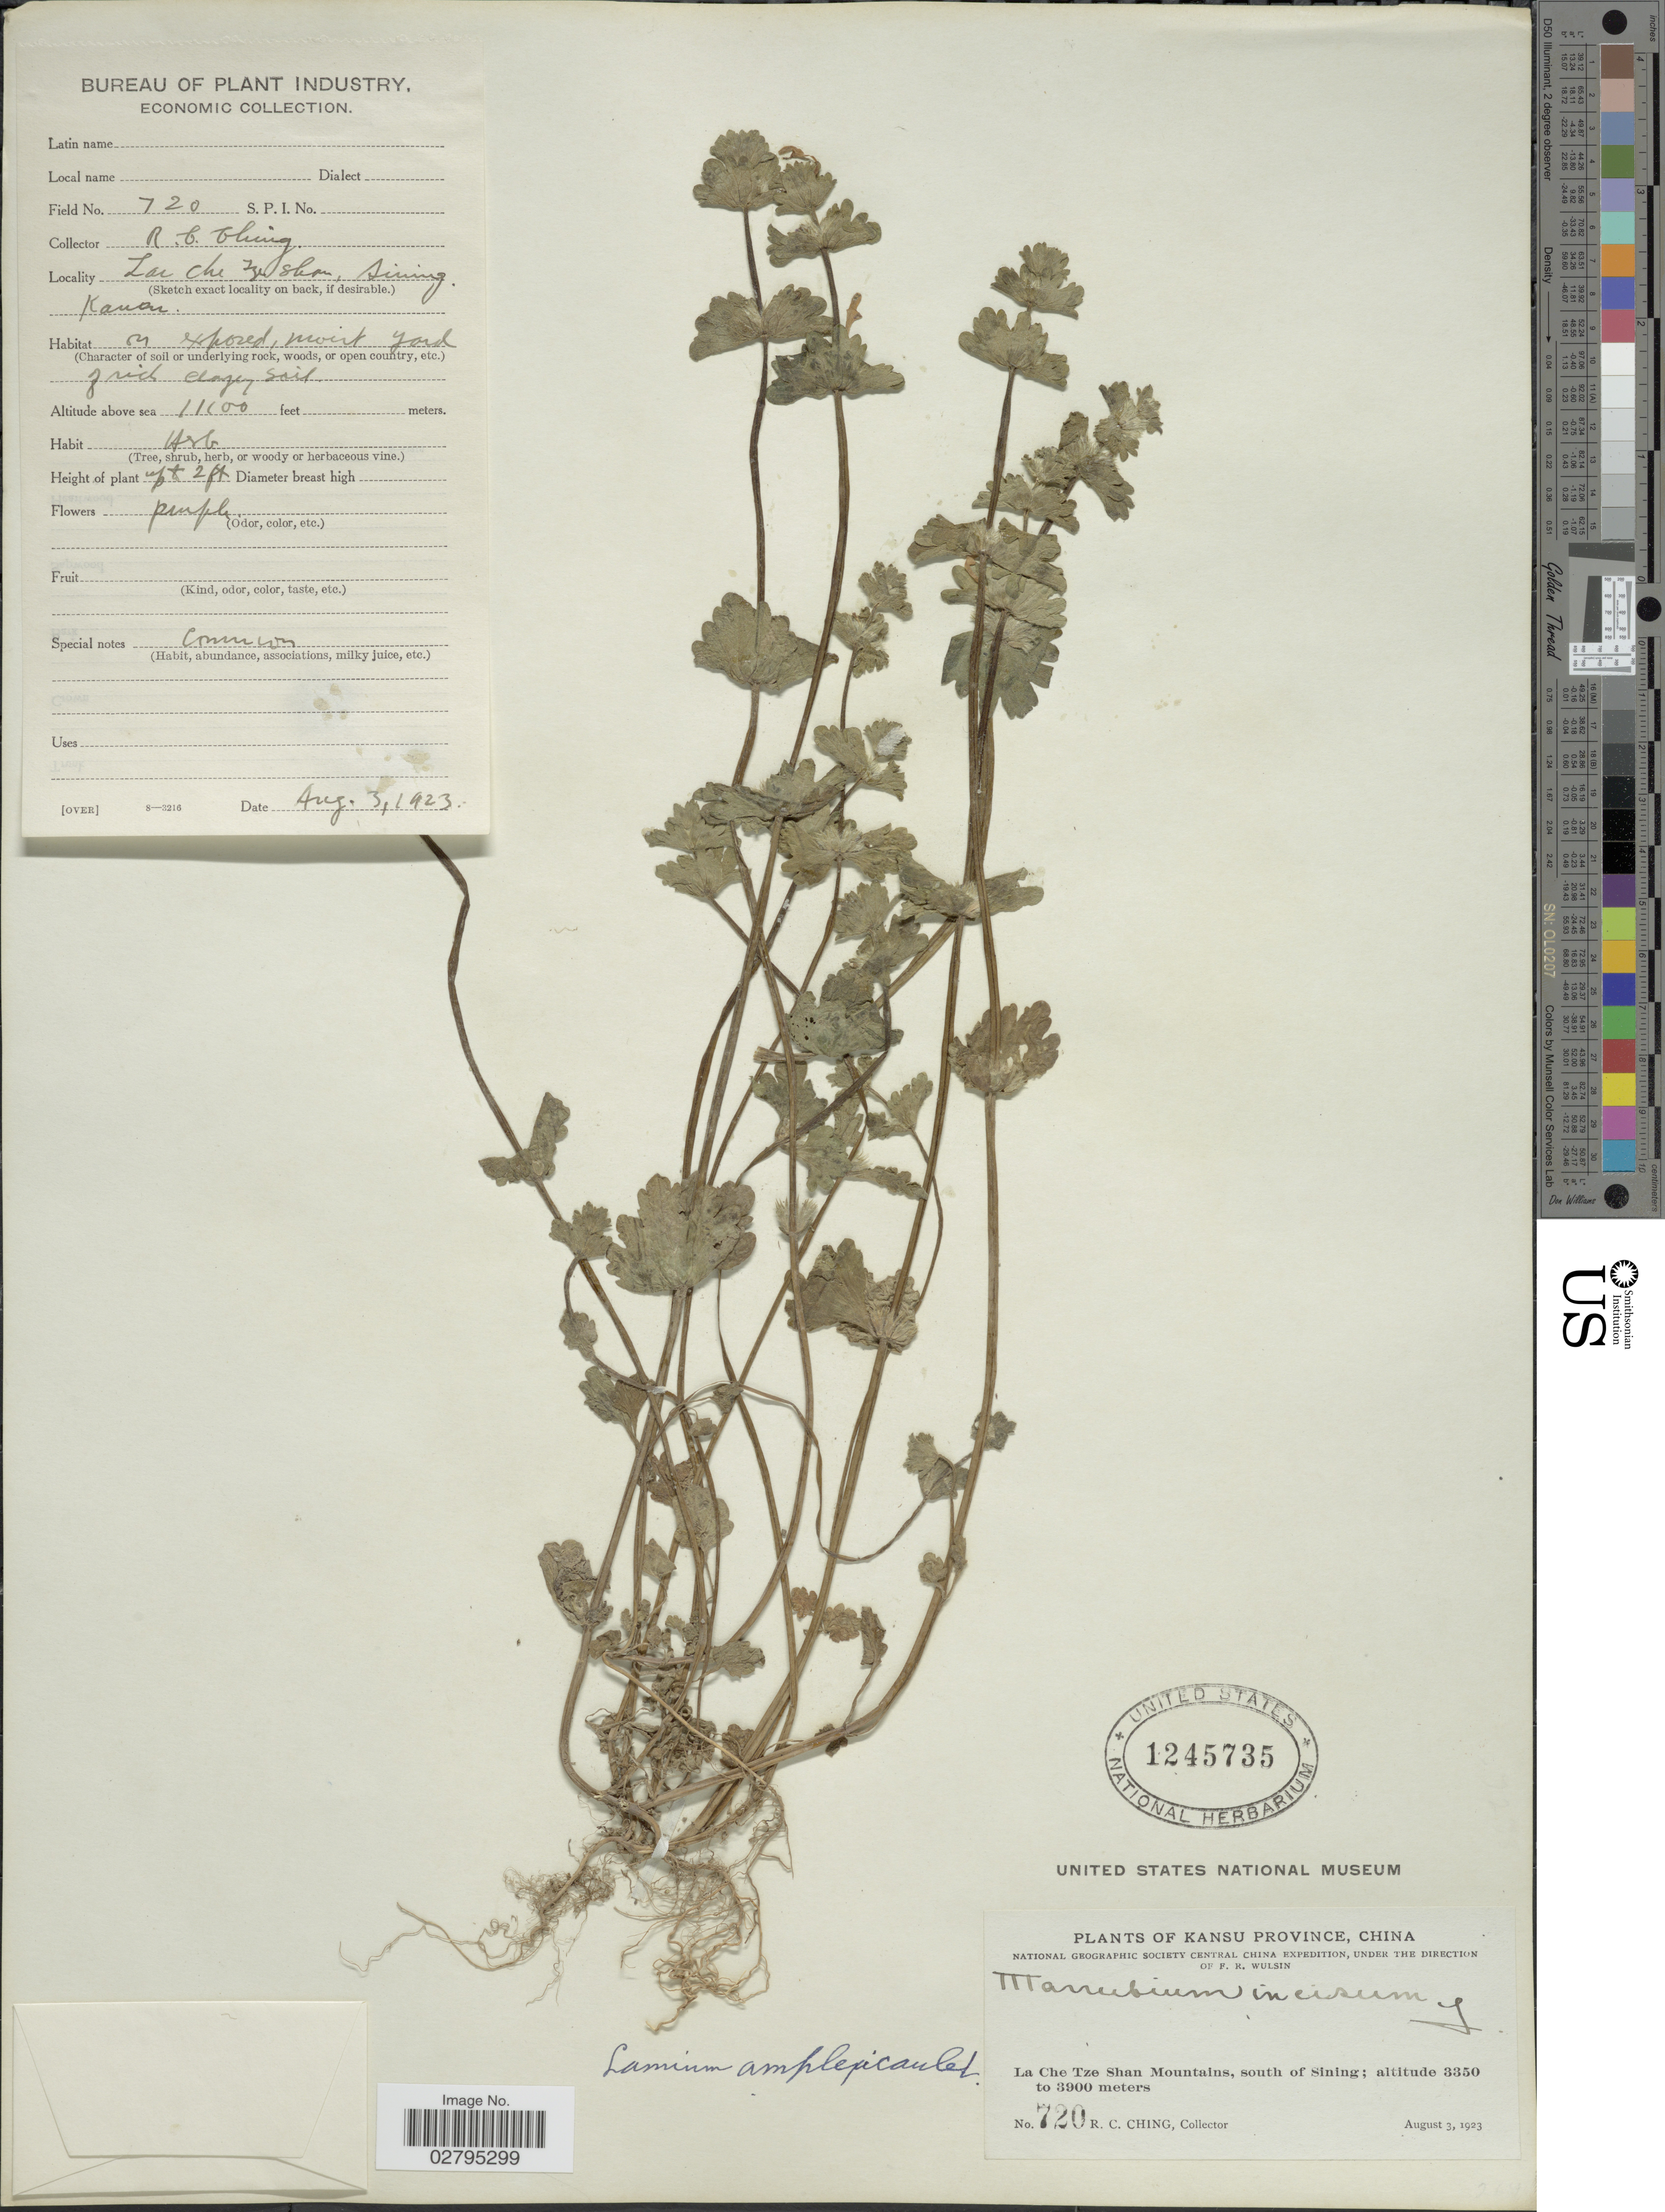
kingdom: Plantae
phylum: Tracheophyta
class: Magnoliopsida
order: Lamiales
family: Lamiaceae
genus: Lamium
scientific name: Lamium amplexicaule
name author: L.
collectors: R. C. Ching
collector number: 720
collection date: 1923-08-03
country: China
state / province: Gansu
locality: Kansu Province, La Che Tze Shan Mountains, south of Sining.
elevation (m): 3383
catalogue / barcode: US 1245735